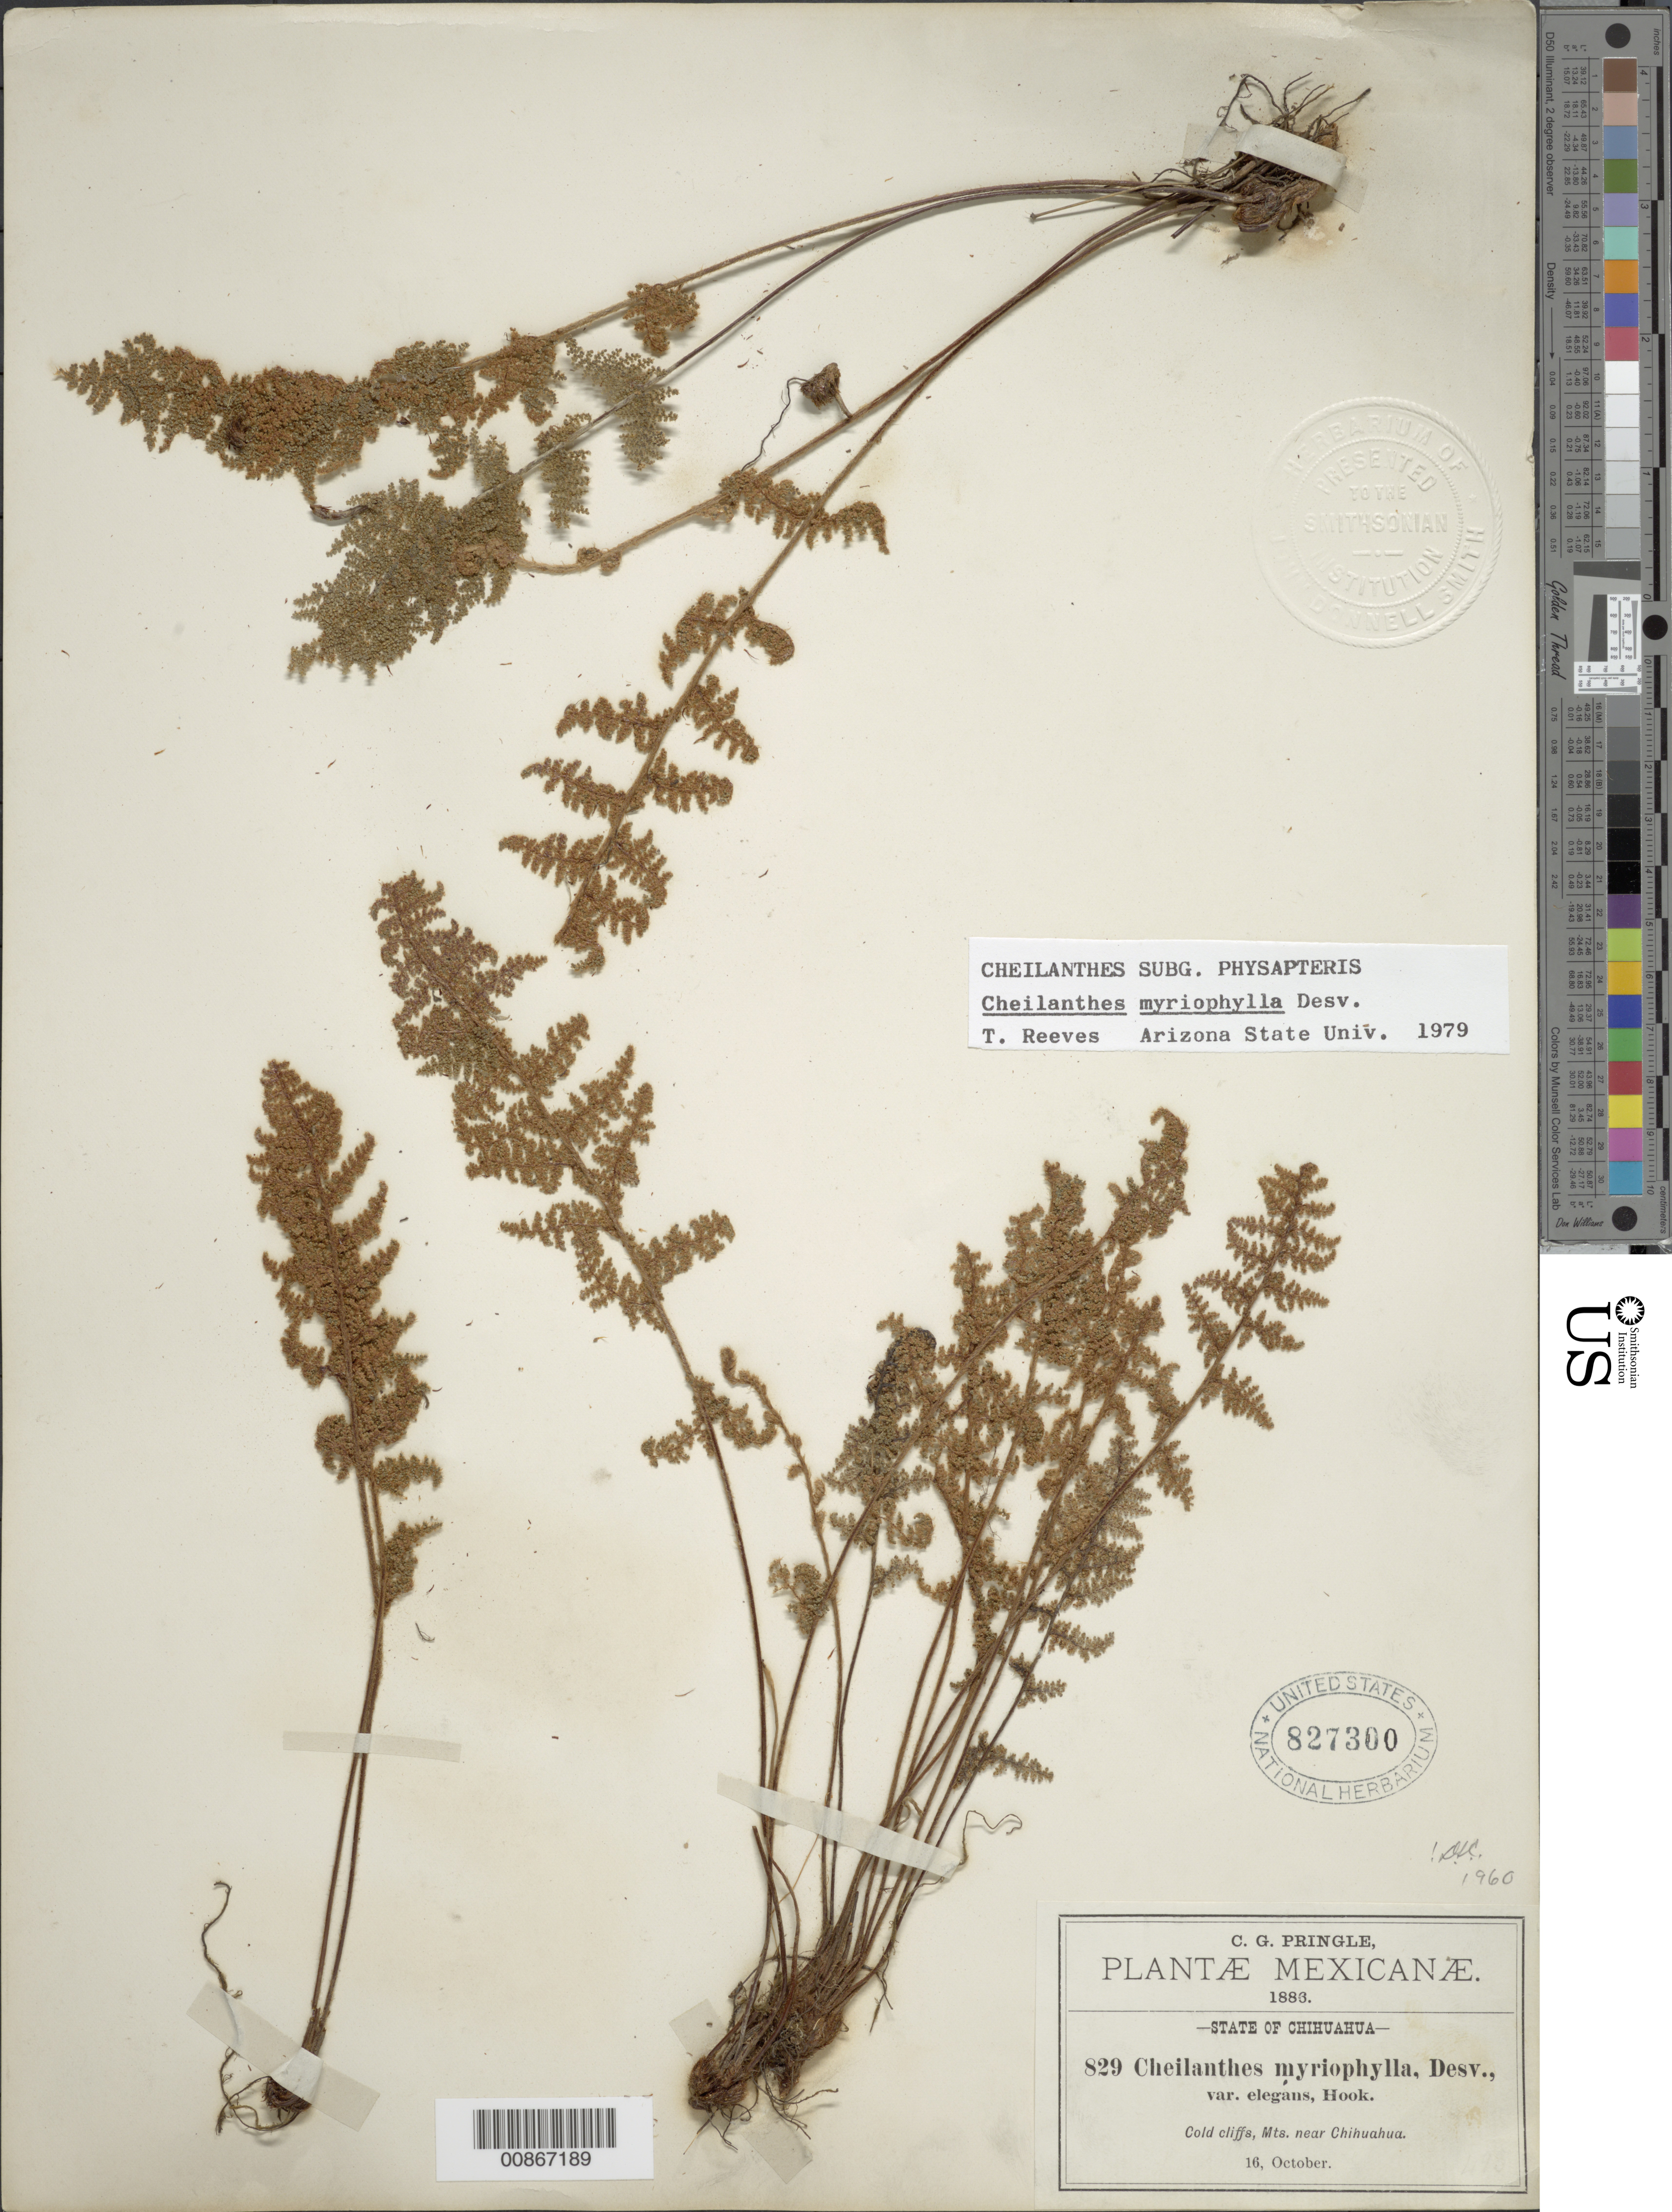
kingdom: Plantae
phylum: Tracheophyta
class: Polypodiopsida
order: Polypodiales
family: Pteridaceae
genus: Myriopteris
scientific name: Myriopteris myriophylla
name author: (Desv.) J. Sm.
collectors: C. G. Pringle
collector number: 829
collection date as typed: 16 Oct 1886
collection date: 1886-10-16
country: Mexico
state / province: Chihuahua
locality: Mts. near Chihuahua.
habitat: Cold cliffs.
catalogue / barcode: US 827300